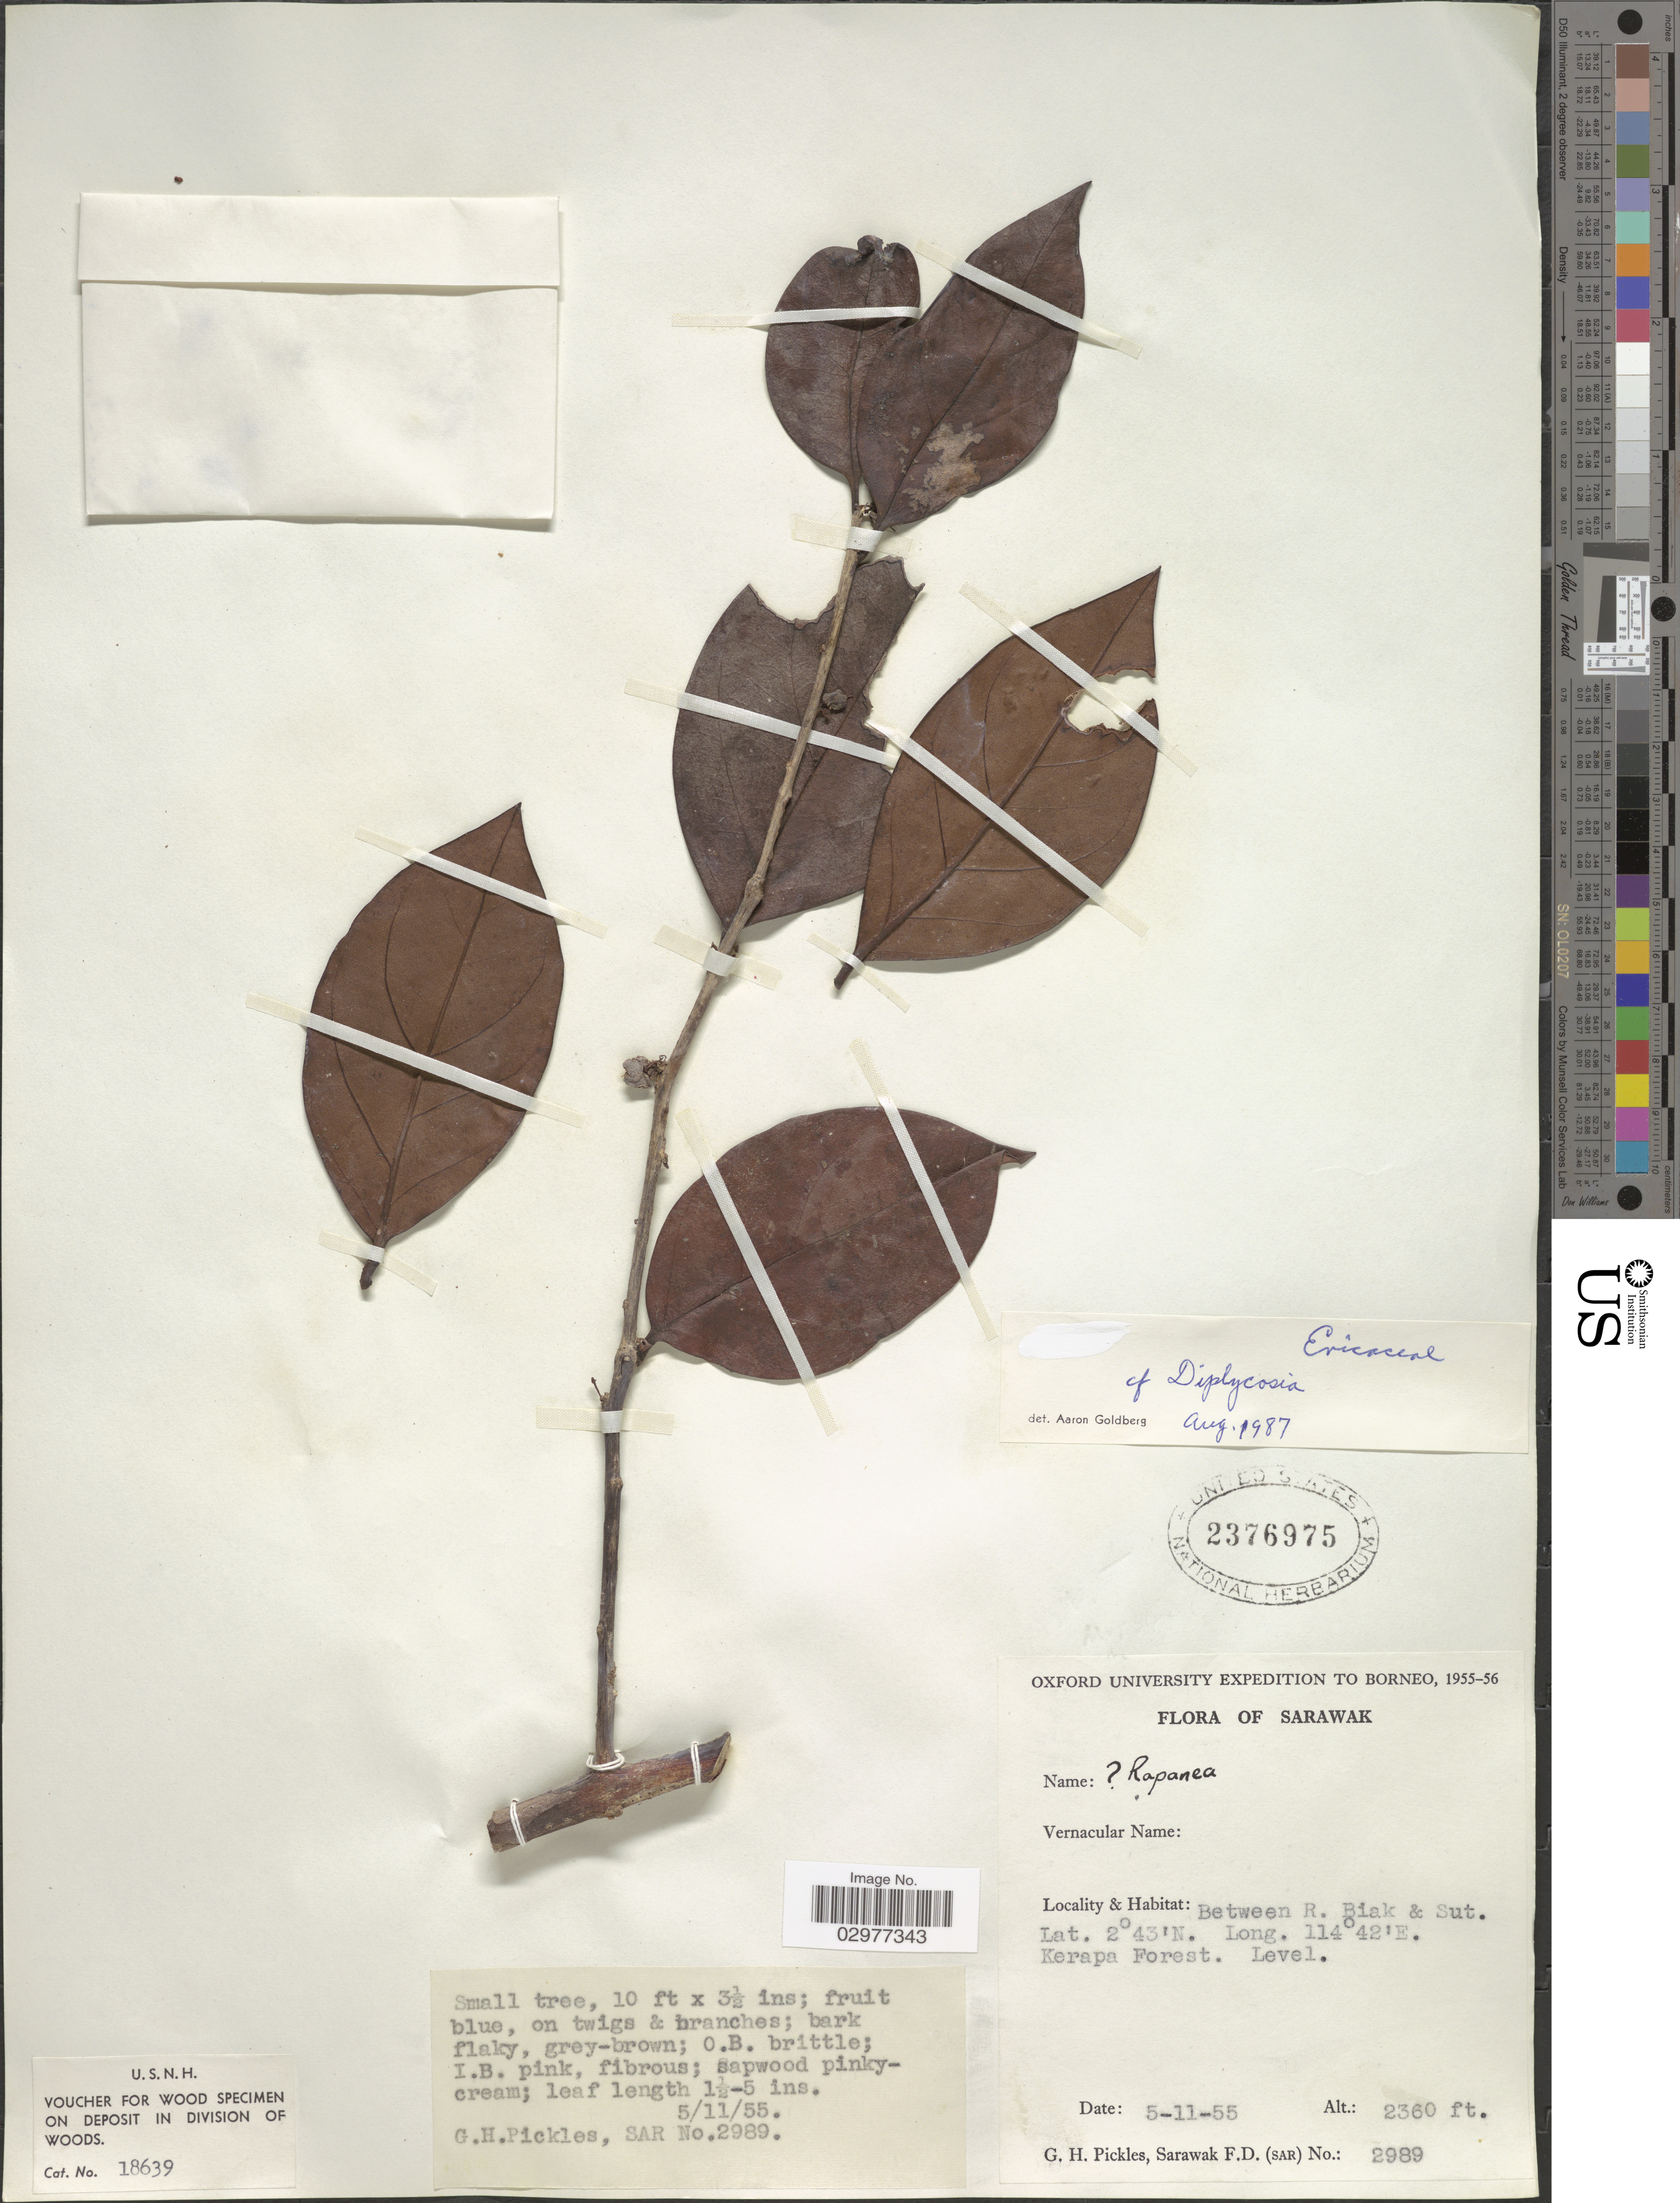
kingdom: Plantae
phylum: Tracheophyta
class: Magnoliopsida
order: Ericales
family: Ericaceae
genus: Diplycosia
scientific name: Diplycosia sp.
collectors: G. Pickles & F. Sarawak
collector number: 2989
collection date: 1955-11-05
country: Malaysia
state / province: Sarawak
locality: Between R. Biak & Sut.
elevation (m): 719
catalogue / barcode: US 2376975